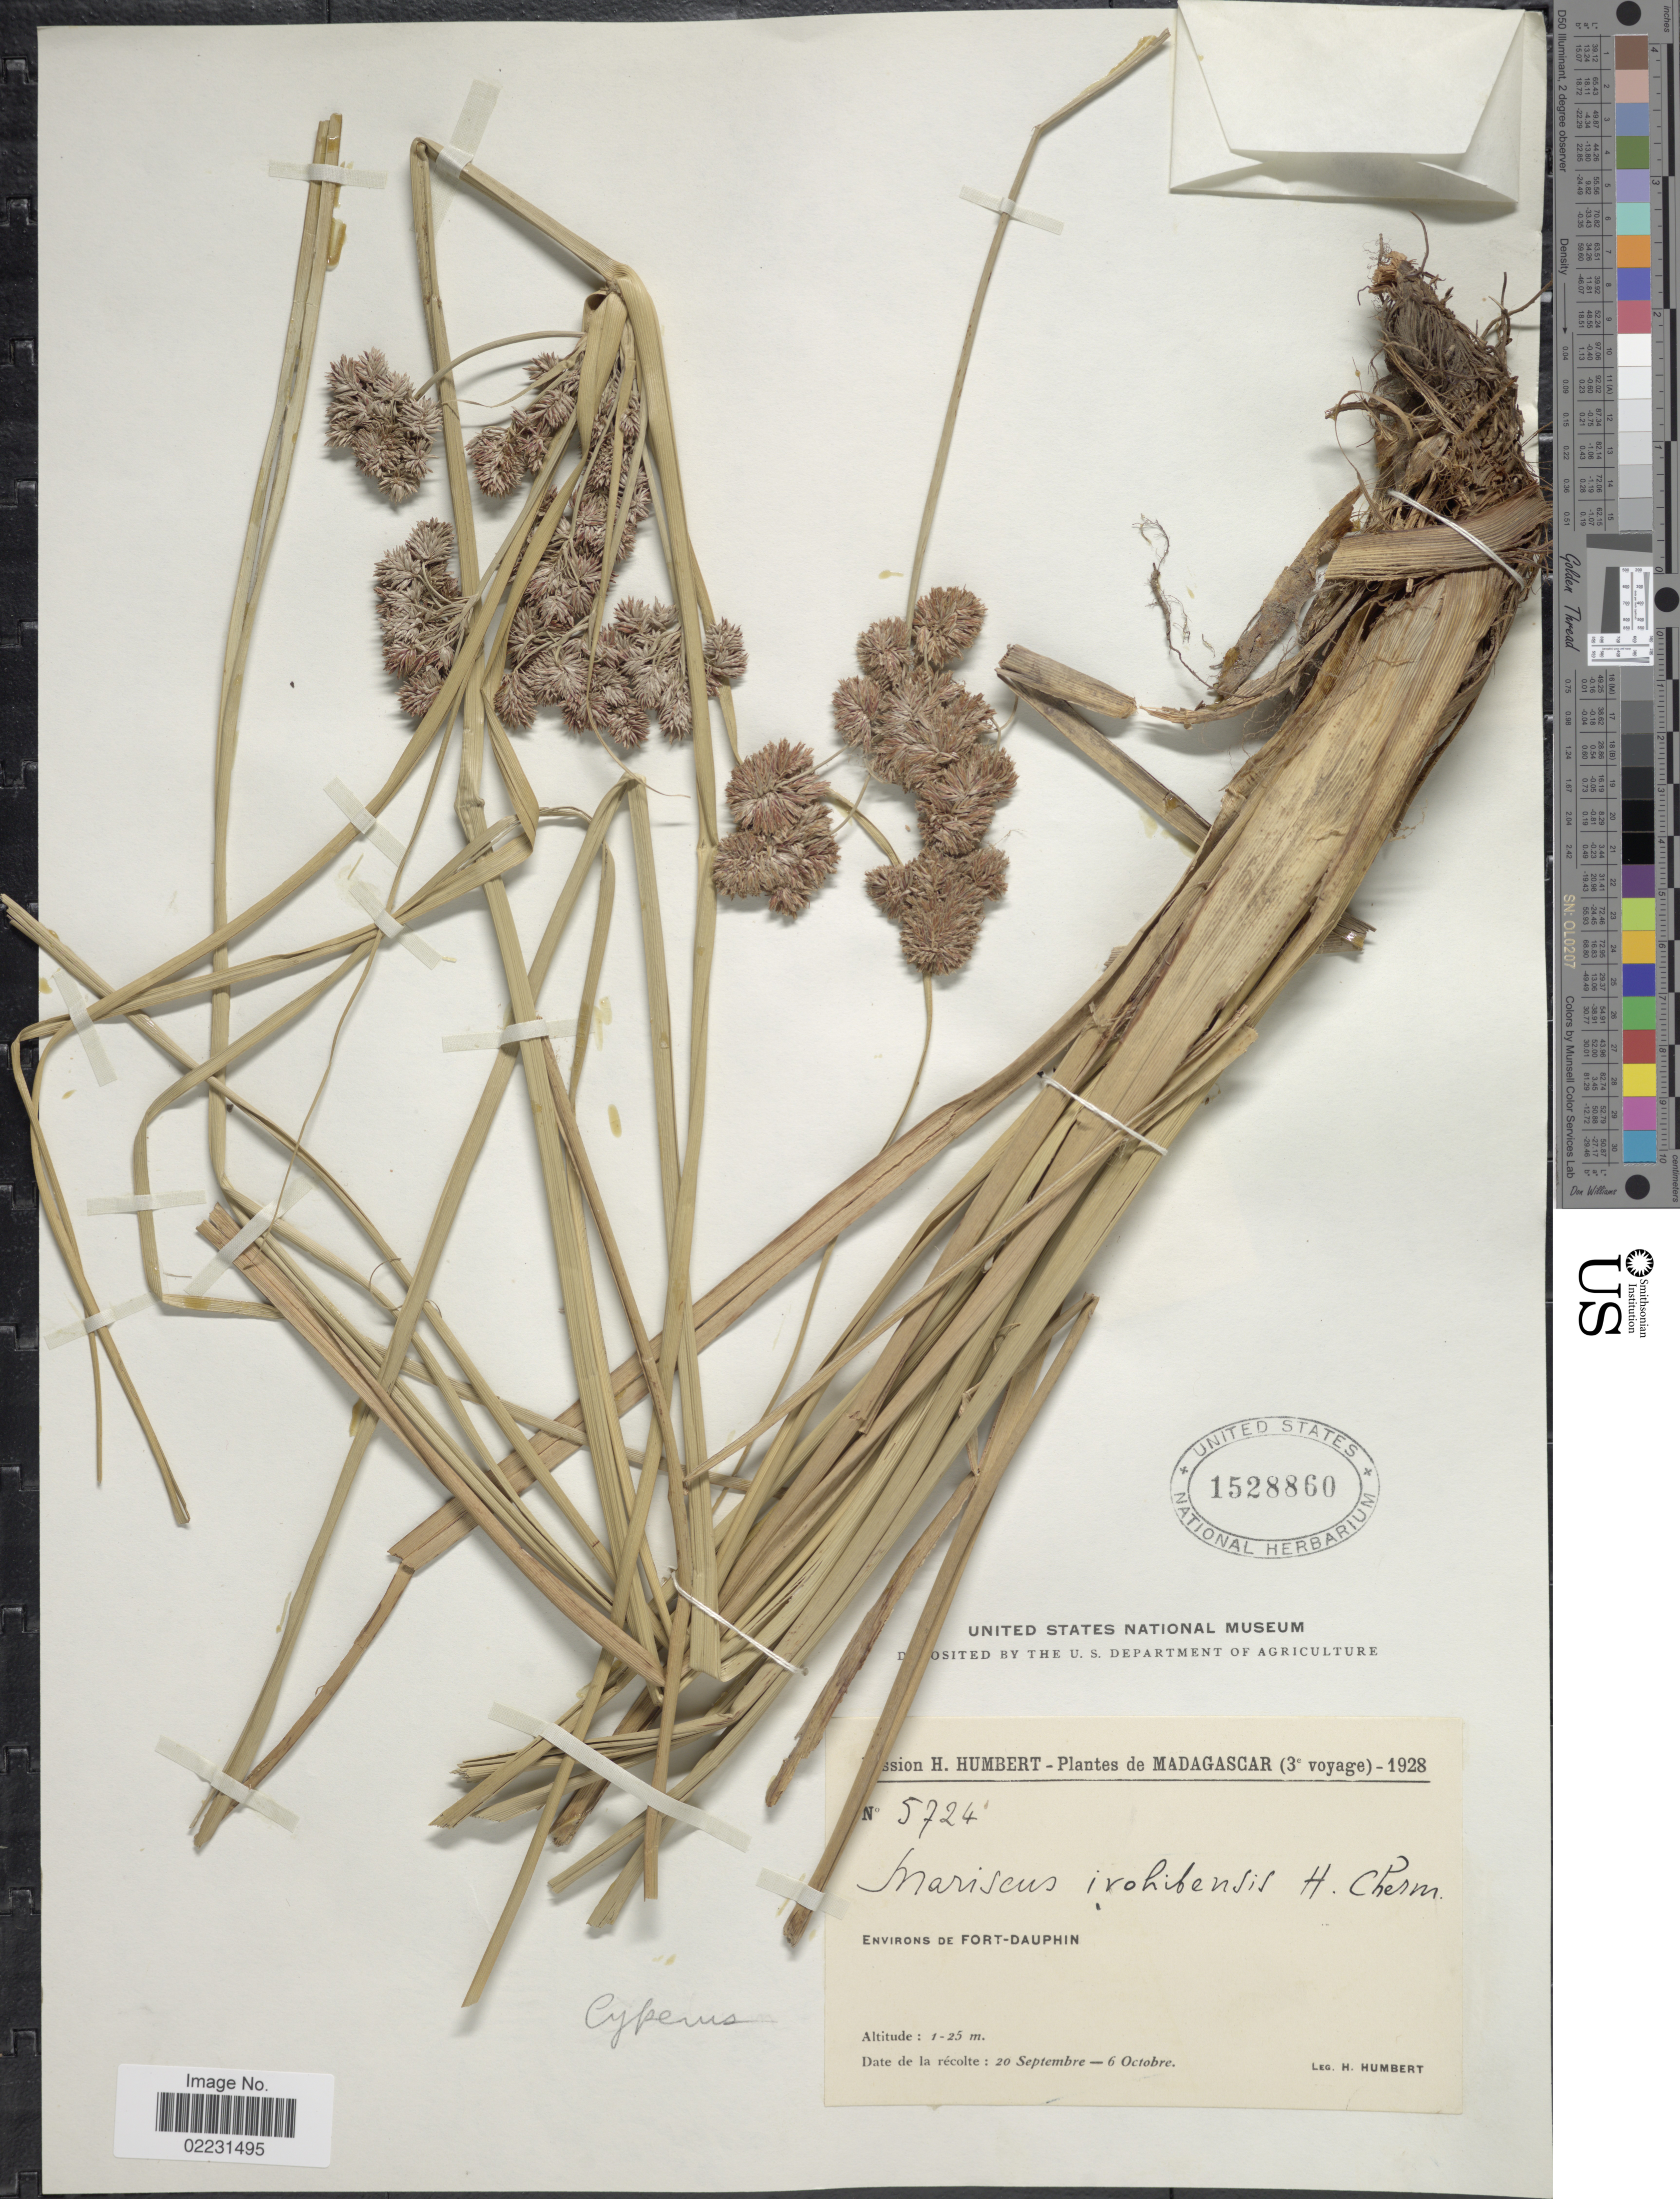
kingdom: Plantae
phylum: Tracheophyta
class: Liliopsida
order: Poales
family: Cyperaceae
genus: Cyperus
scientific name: Cyperus ivohibensis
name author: (Cherm.) Kük.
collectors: H. Humbert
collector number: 5724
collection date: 1928-09-20/1928-10-06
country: Madagascar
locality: Environs de Fort-Dauphin.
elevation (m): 1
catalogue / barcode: US 1528860